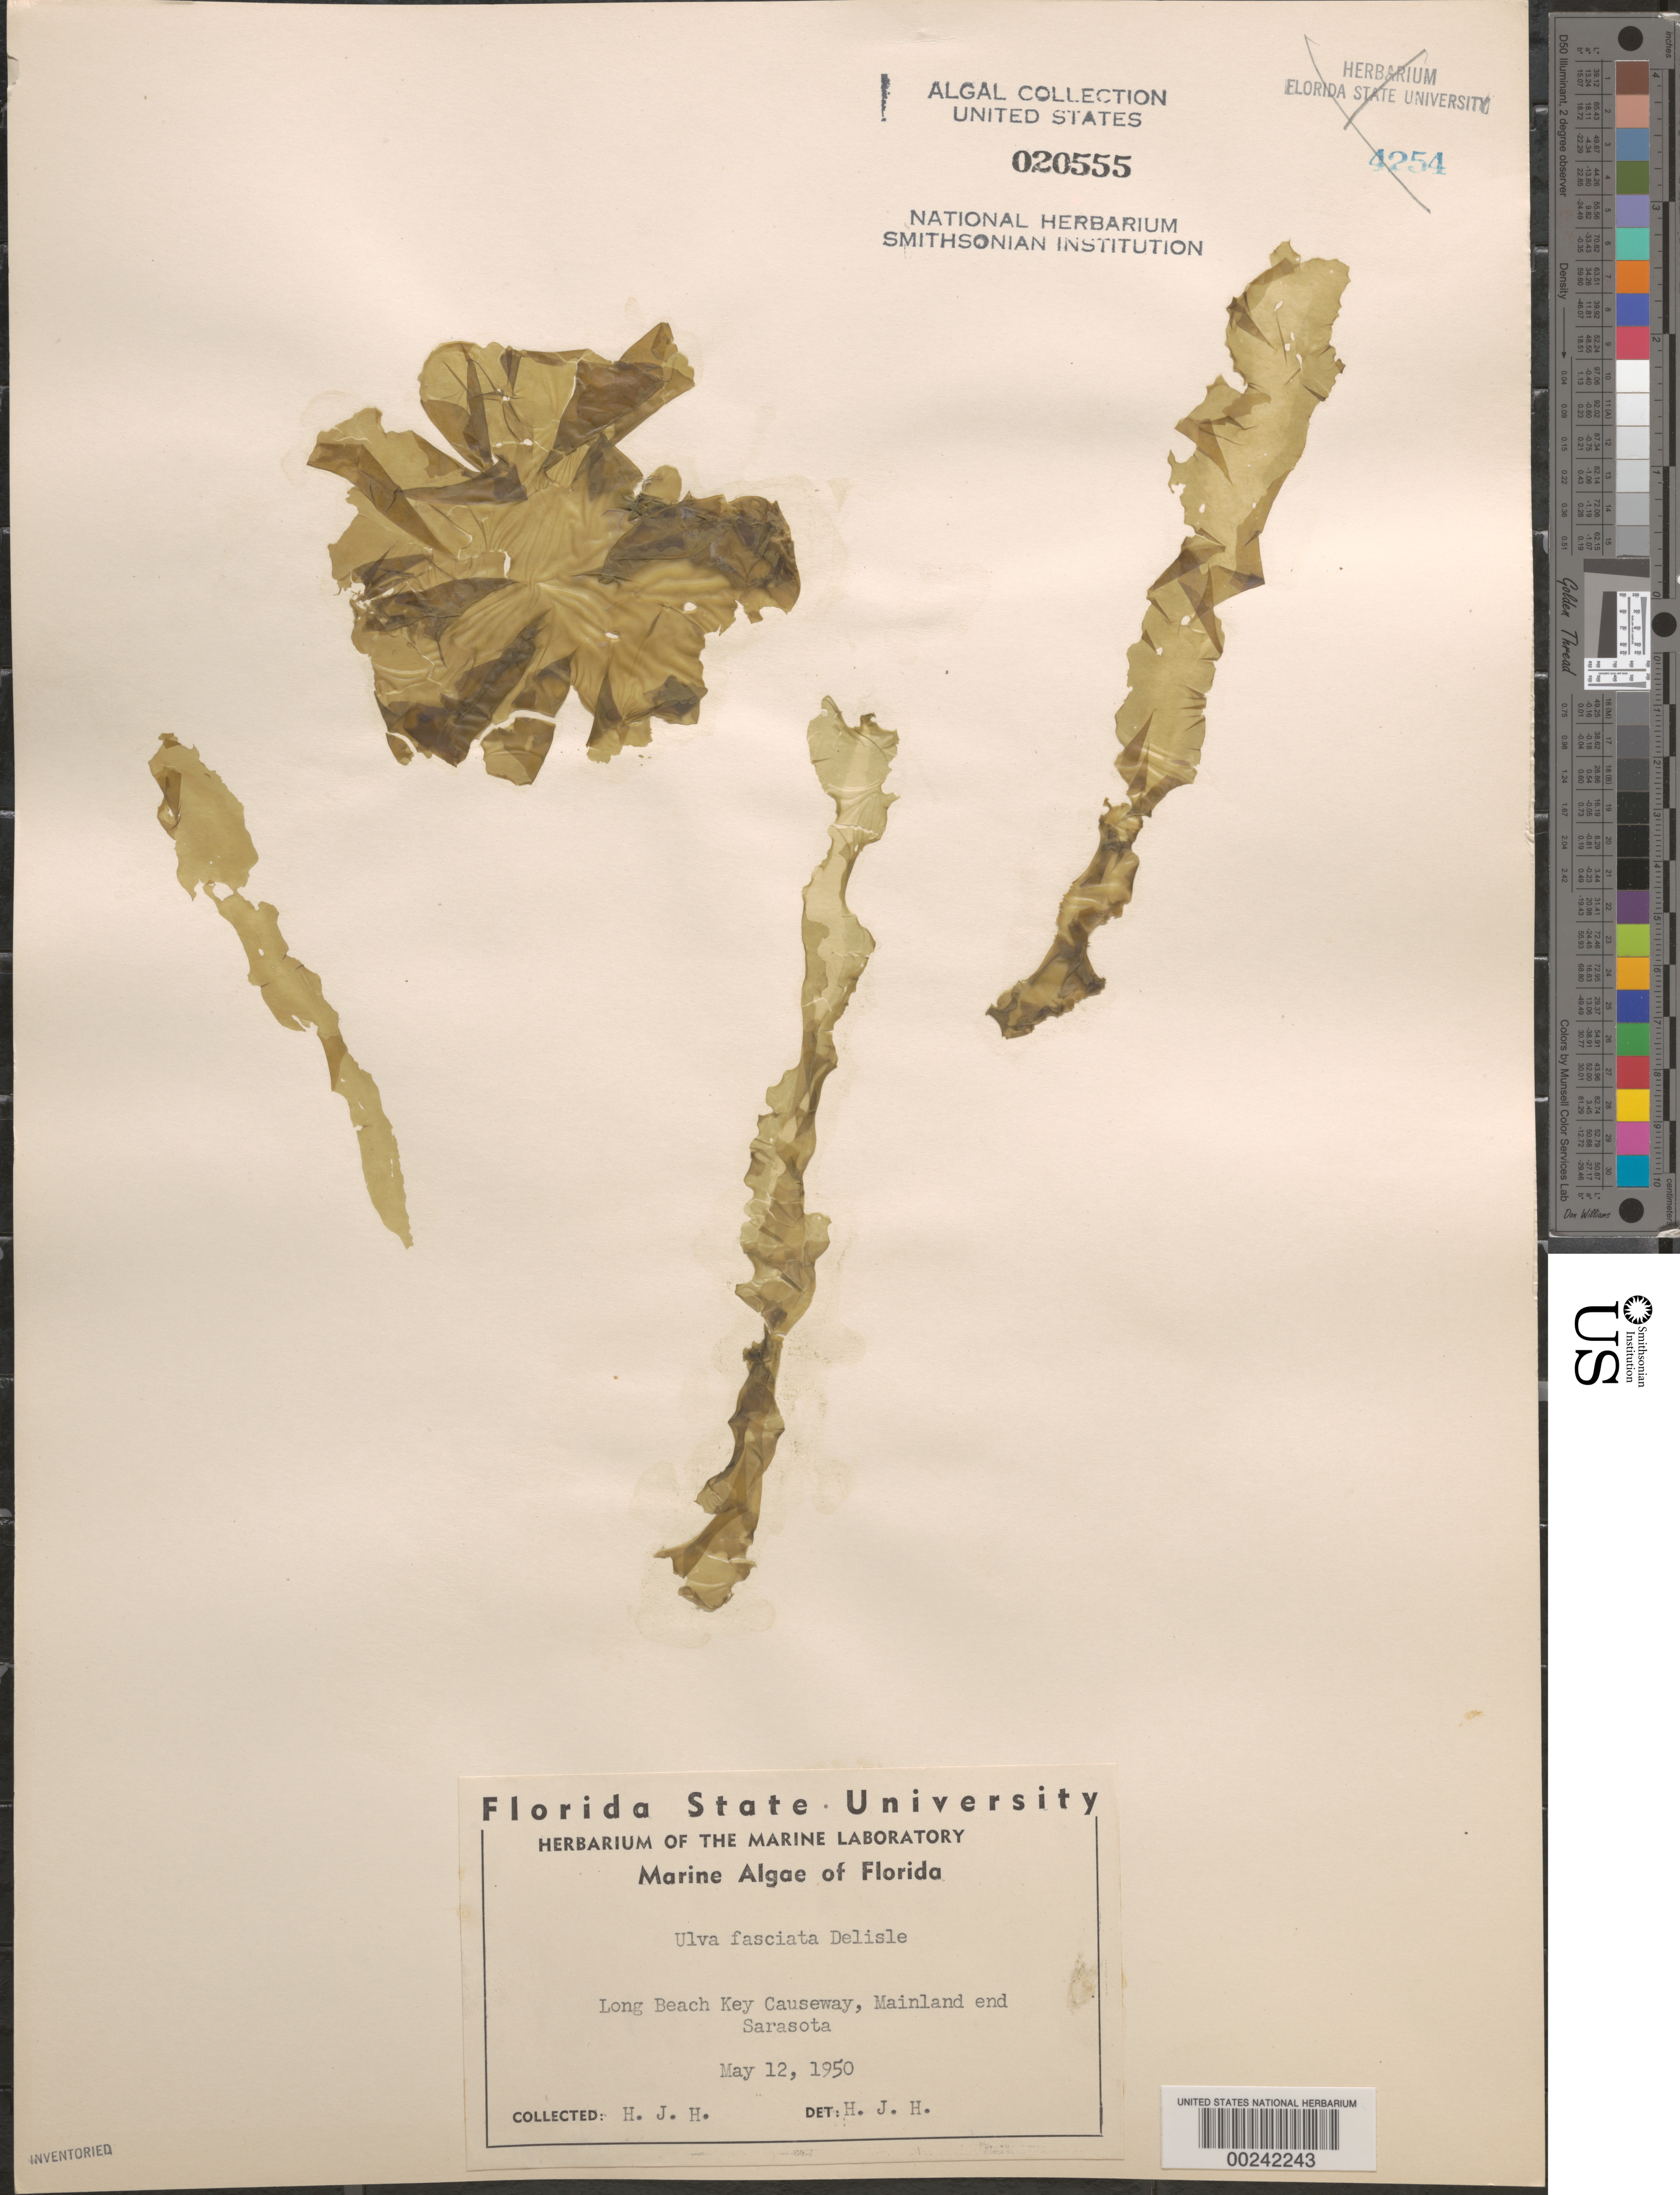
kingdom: Plantae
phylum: Chlorophyta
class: Ulvophyceae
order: Ulvales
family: Ulvaceae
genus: Ulva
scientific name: Ulva lactuca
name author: L.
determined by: Algae name updating Project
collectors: H. J. Humm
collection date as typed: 12 May 1950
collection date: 1950-05-12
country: United States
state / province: Florida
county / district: Sarasota County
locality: Long Beach Key Causeway, mainland end, Sarasota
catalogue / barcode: US 20555